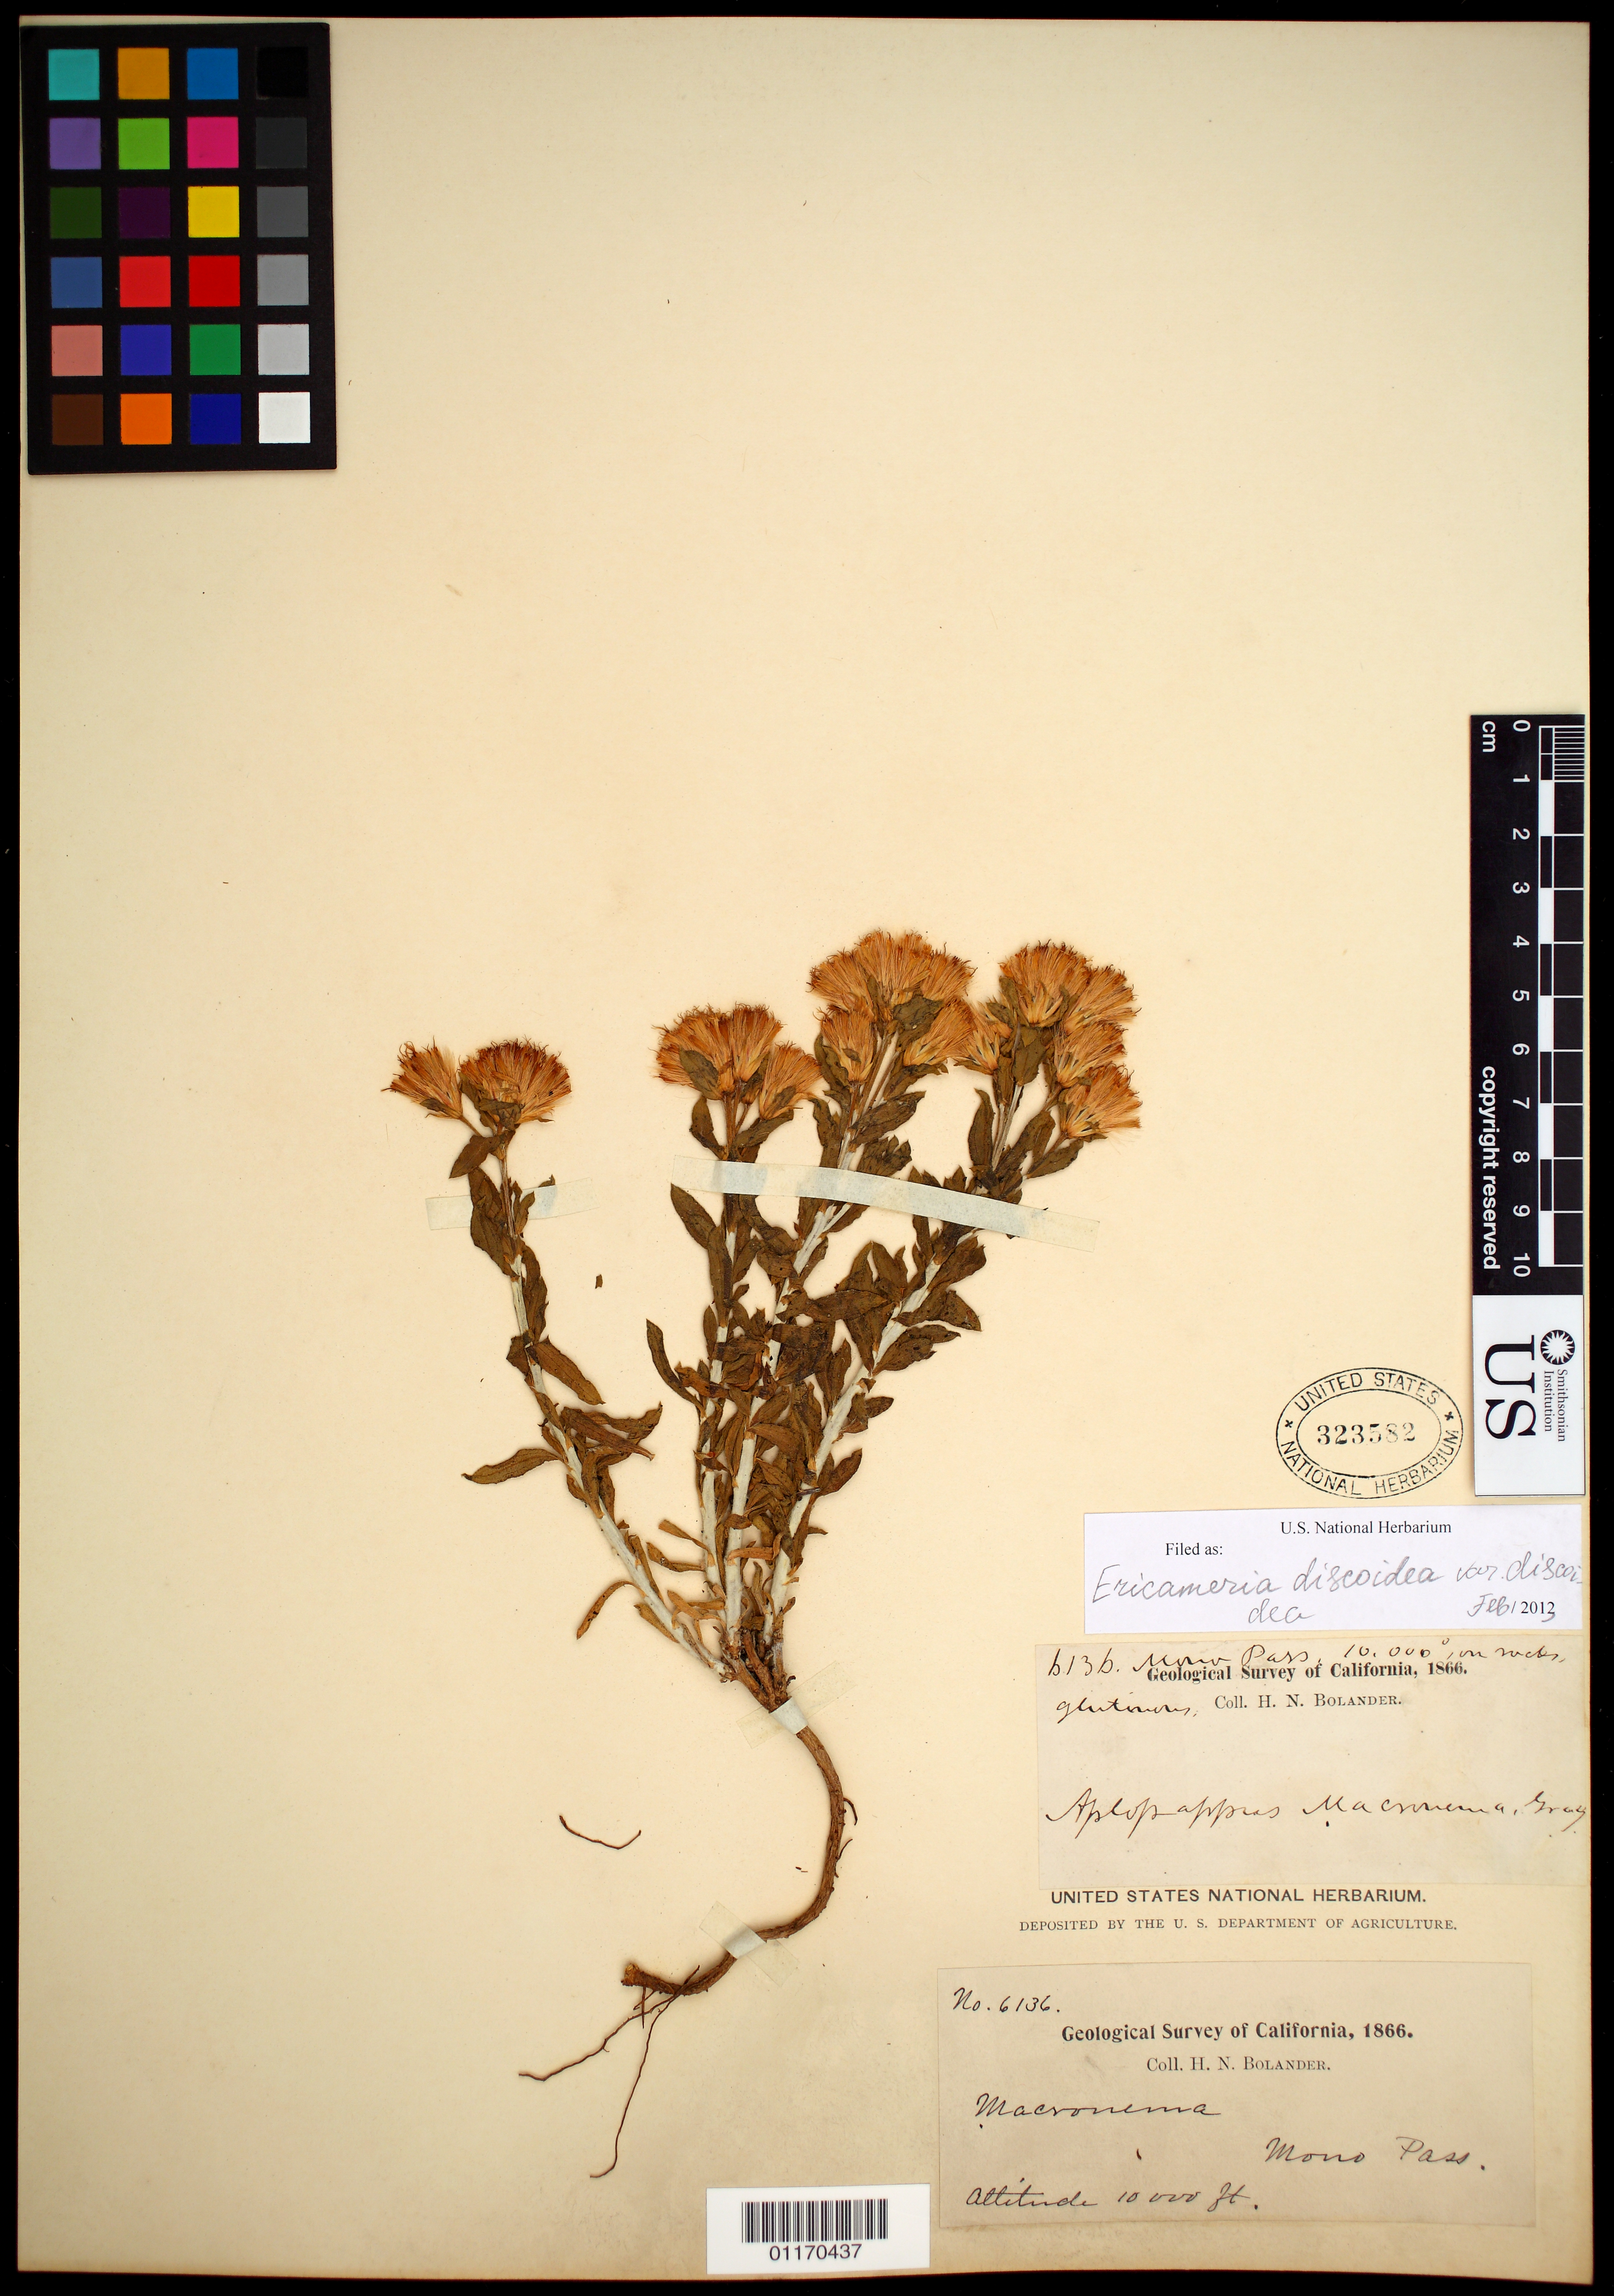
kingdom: Plantae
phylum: Tracheophyta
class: Magnoliopsida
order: Asterales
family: Asteraceae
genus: Ericameria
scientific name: Ericameria discoidea var. discoidea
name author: (Nutt.) G.L. Nesom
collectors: H. Bolander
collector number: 6136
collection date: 1866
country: United States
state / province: California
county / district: Mono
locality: Mono Pass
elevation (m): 3048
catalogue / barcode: US 323582